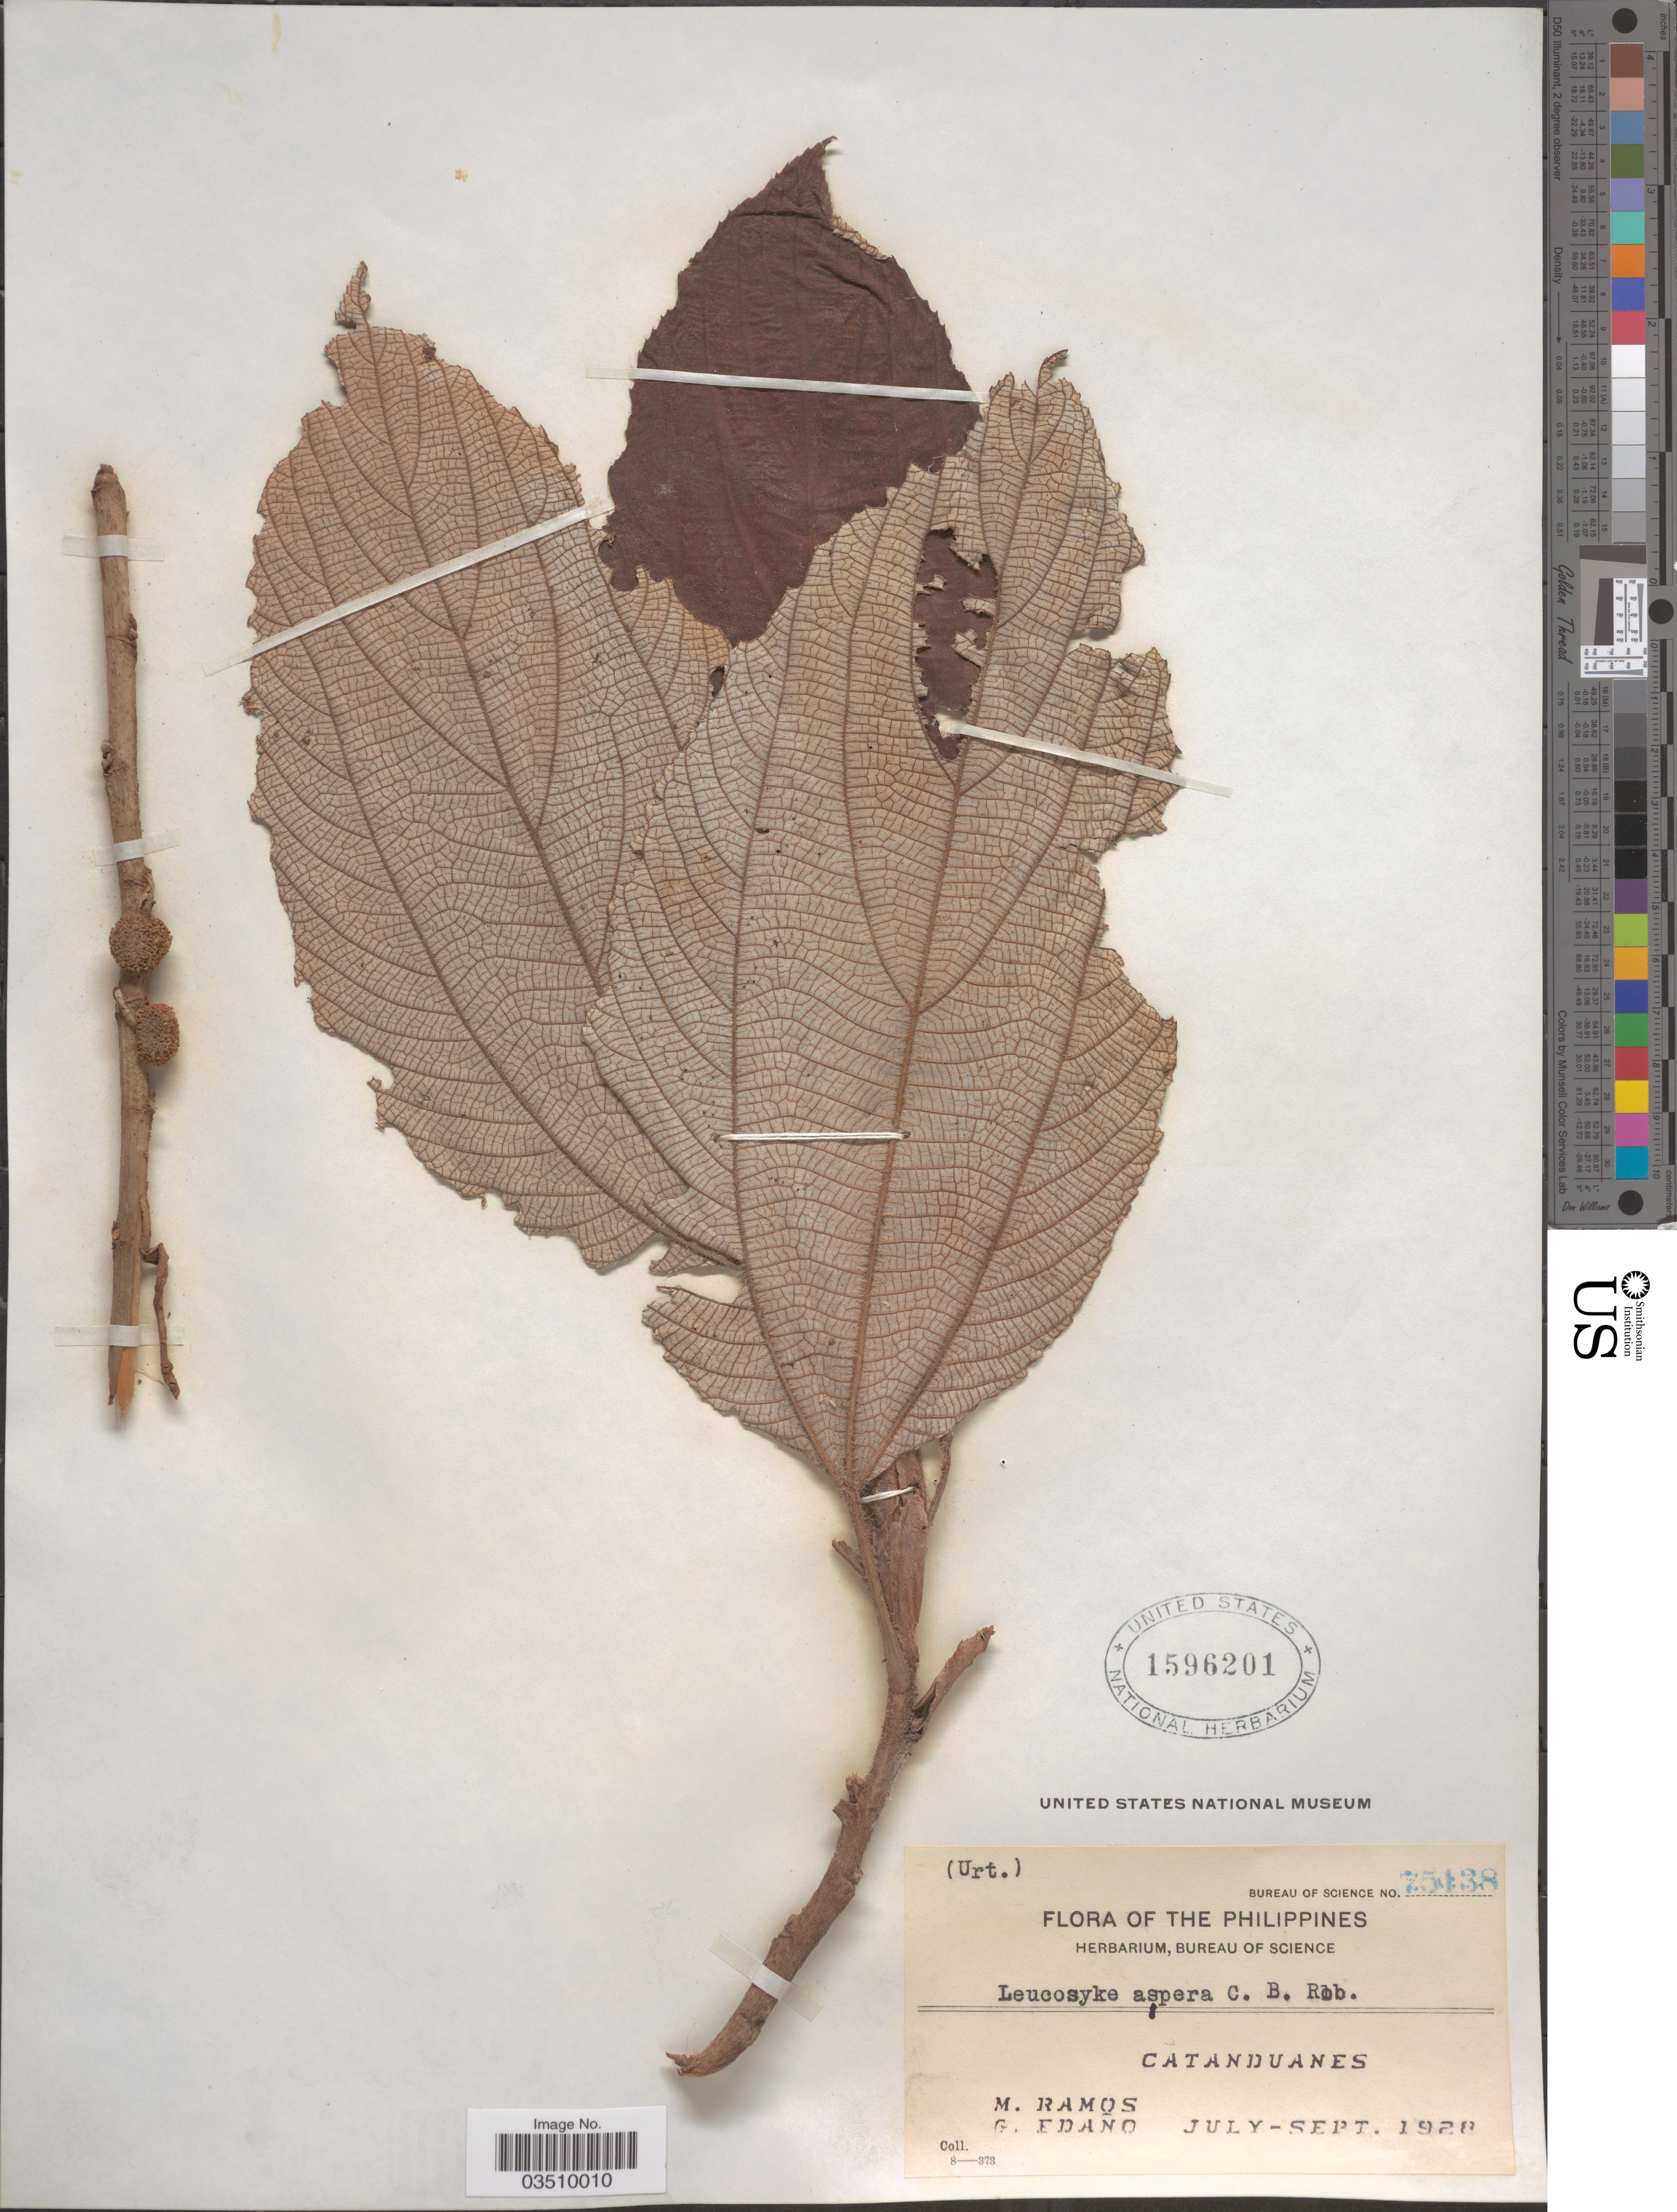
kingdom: Plantae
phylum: Tracheophyta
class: Magnoliopsida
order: Rosales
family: Urticaceae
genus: Leucosyke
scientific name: Leucosyke aspera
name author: C.B. Rob.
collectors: M. Ramos & G. Edaño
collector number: Bureau of Science 75138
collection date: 1928-07/1928-09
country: Philippines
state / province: Bicol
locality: Catanduanes.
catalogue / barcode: US 1596201